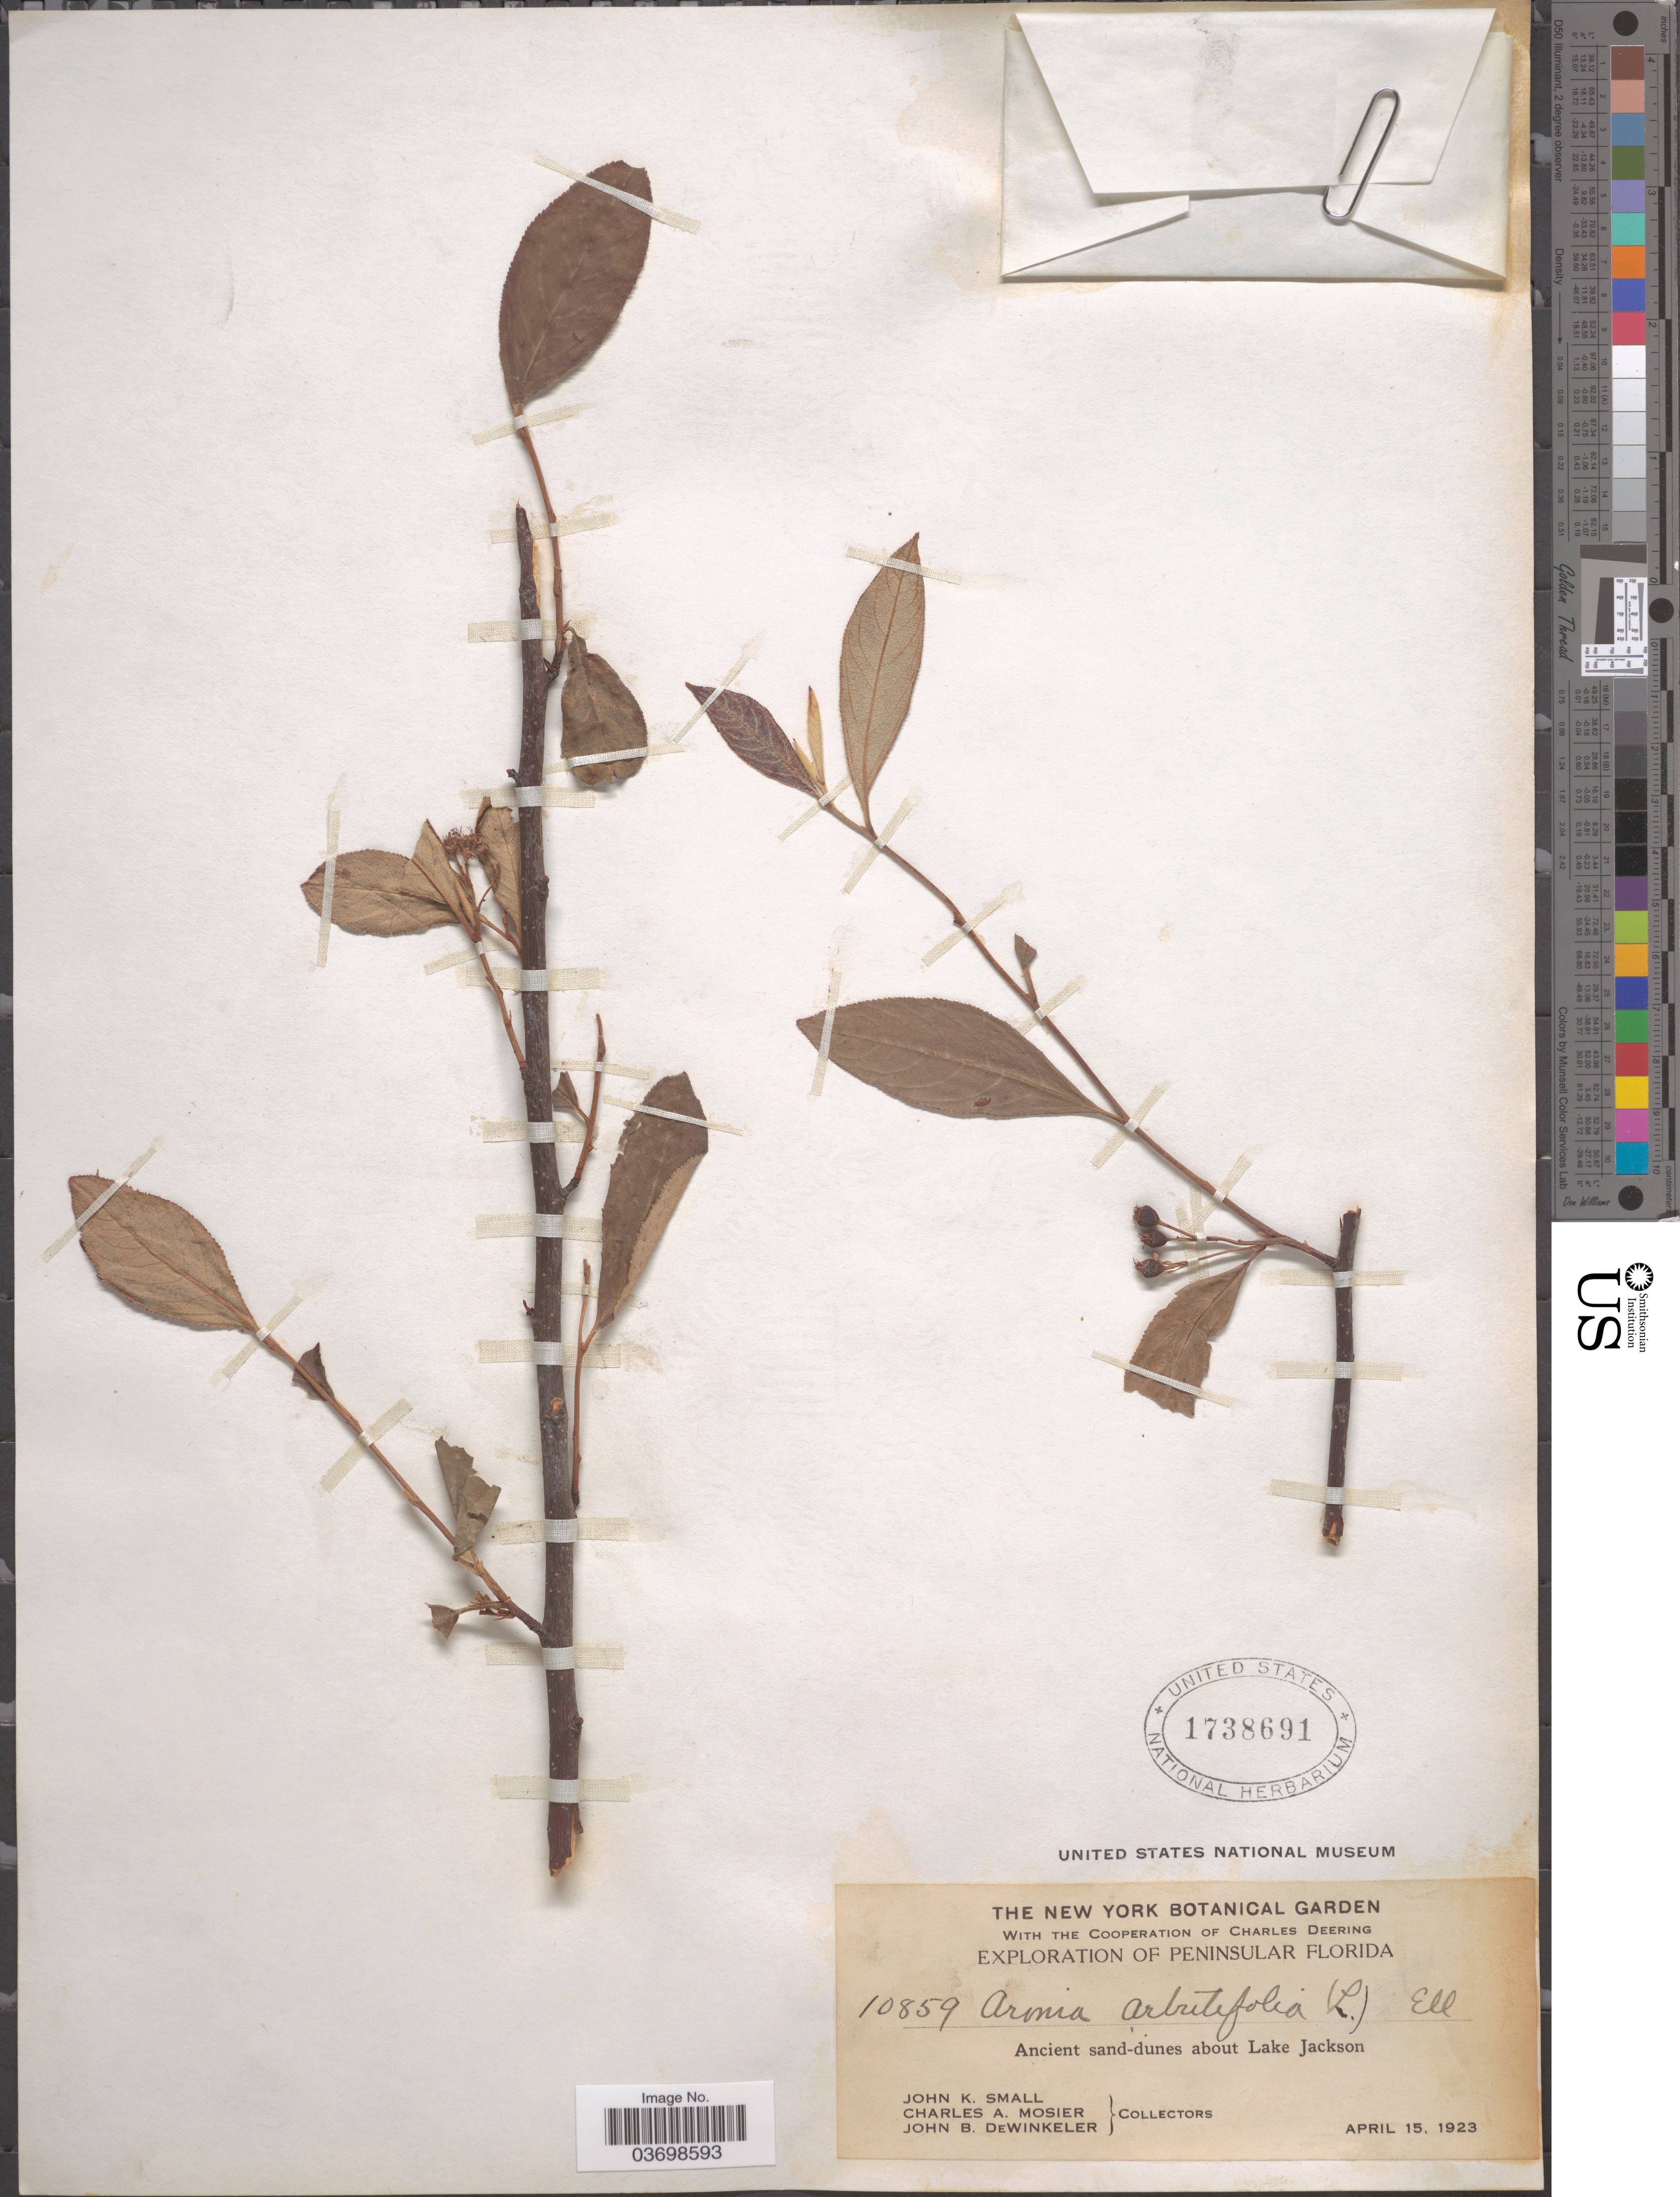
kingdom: Plantae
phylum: Tracheophyta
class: Magnoliopsida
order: Rosales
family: Rosaceae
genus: Aronia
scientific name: Aronia arbutifolia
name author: (L.) Pers.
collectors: J. K. Small, C. A. Mosier & J. B. Dewinkeler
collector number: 10859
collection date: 1923-04-15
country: United States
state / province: Florida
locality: Peninsular Florida. Ancient sand-dunes about Lake Jackson.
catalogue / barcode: US 1738691